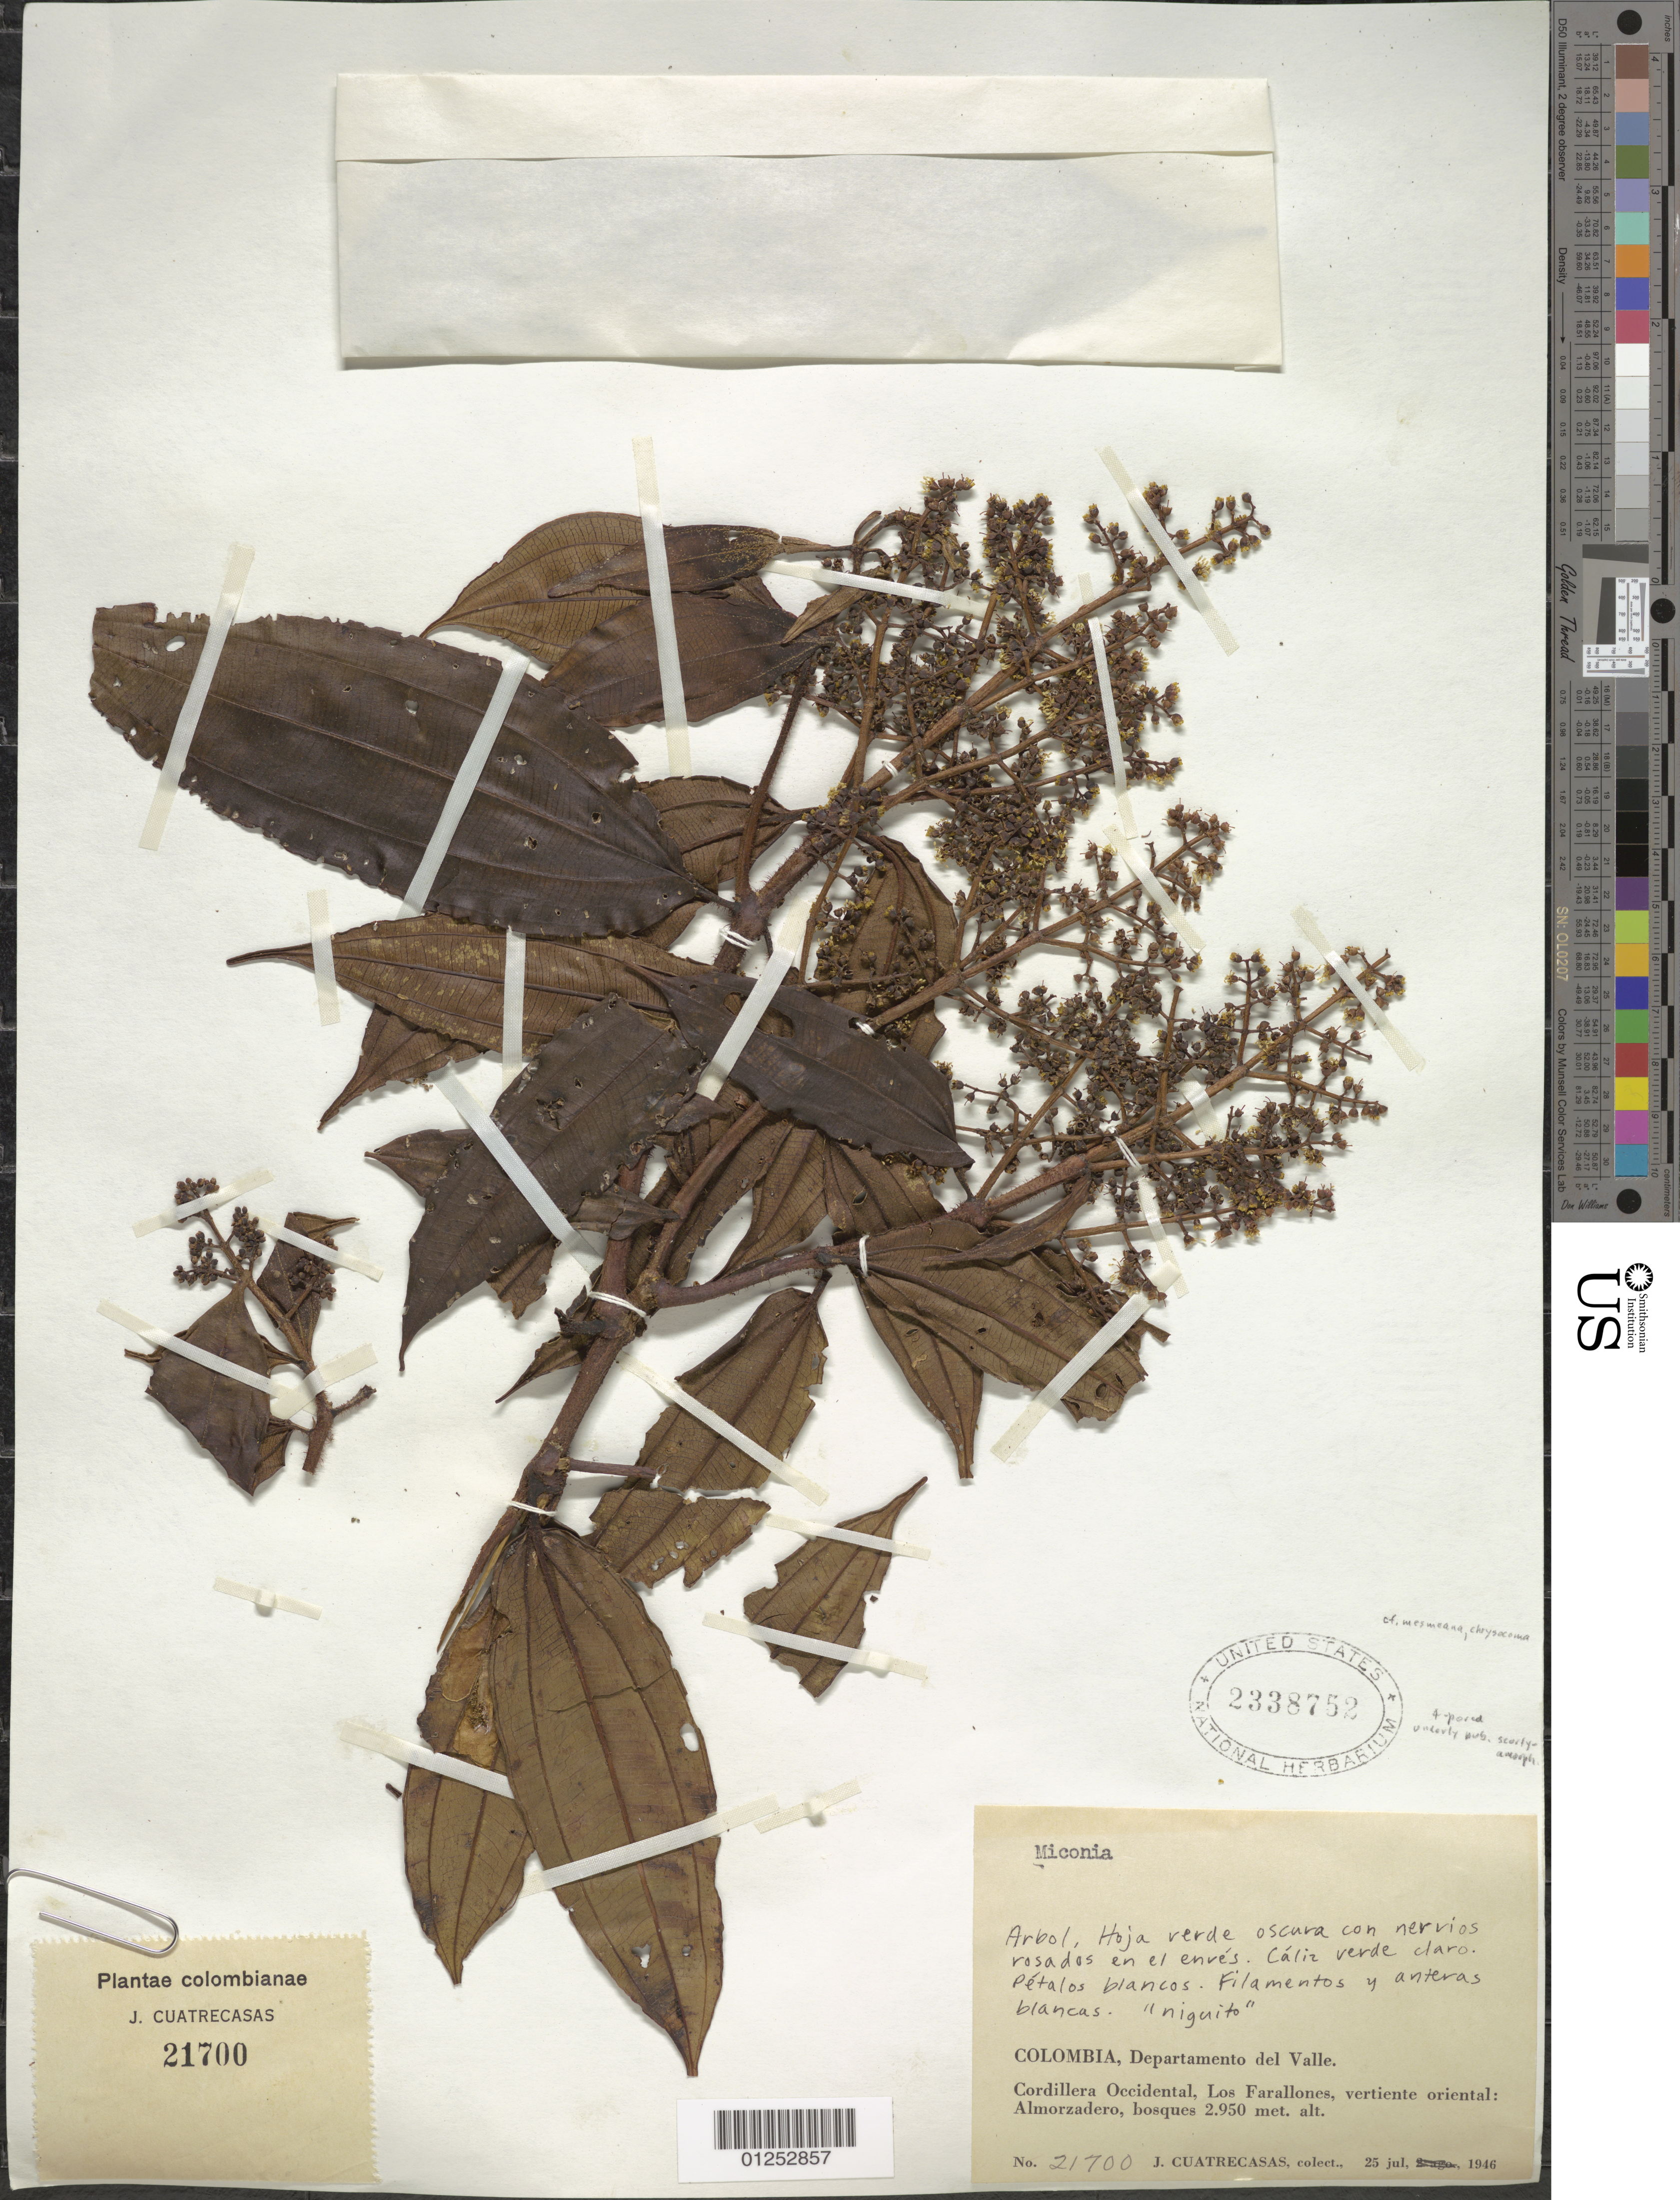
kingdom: Plantae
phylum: Tracheophyta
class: Magnoliopsida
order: Myrtales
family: Melastomataceae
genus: Miconia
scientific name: Miconia sp.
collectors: J. Cuatrecasas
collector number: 21700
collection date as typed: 25 July 1946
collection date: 1946-07-25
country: Colombia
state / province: Valle del Cauca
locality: Cordillera Occidental, Los Farallones, vertiente oriental; Almorzadero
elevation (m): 2950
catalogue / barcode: US 2338752